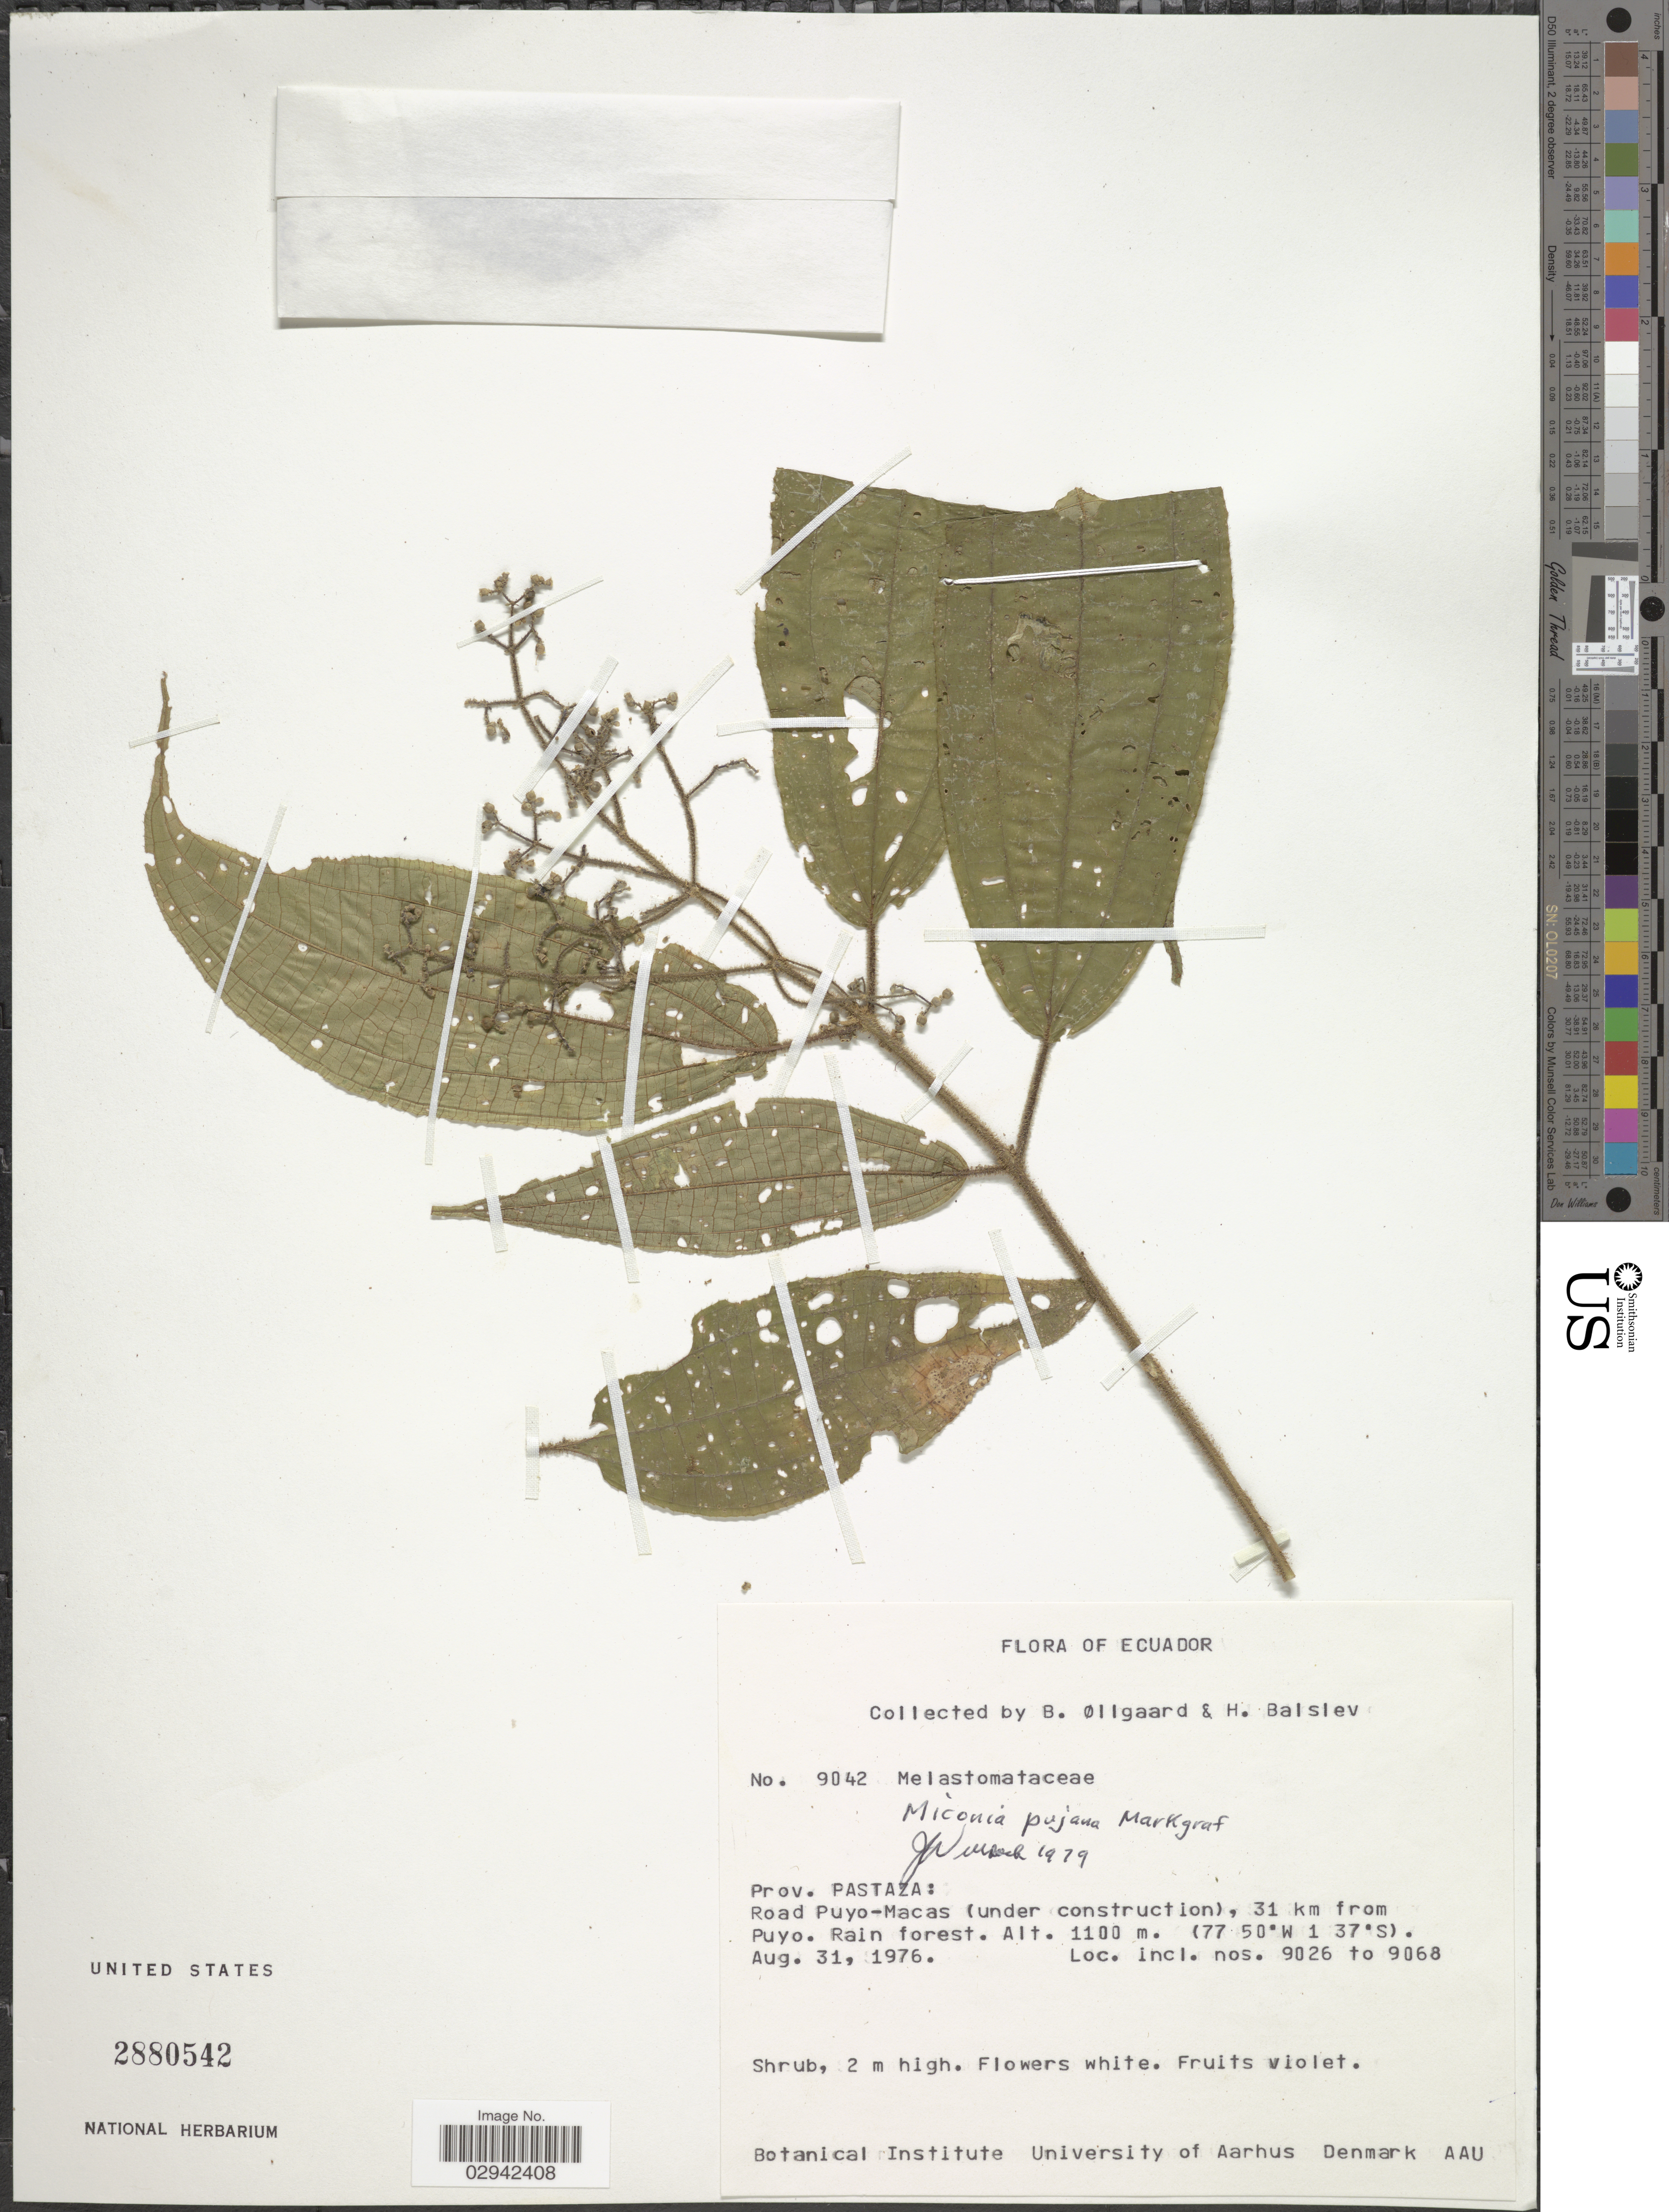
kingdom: Plantae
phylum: Tracheophyta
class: Magnoliopsida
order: Myrtales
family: Melastomataceae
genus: Miconia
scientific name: Miconia pujana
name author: Markgr.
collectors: B. Øllgaard & H. Balslev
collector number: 9042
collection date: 1976-08-31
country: Ecuador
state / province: Pastaza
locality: Road Puyo-Macas (under construction), 31 km from Puyo, Rain forest.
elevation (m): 1100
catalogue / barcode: US 2880542